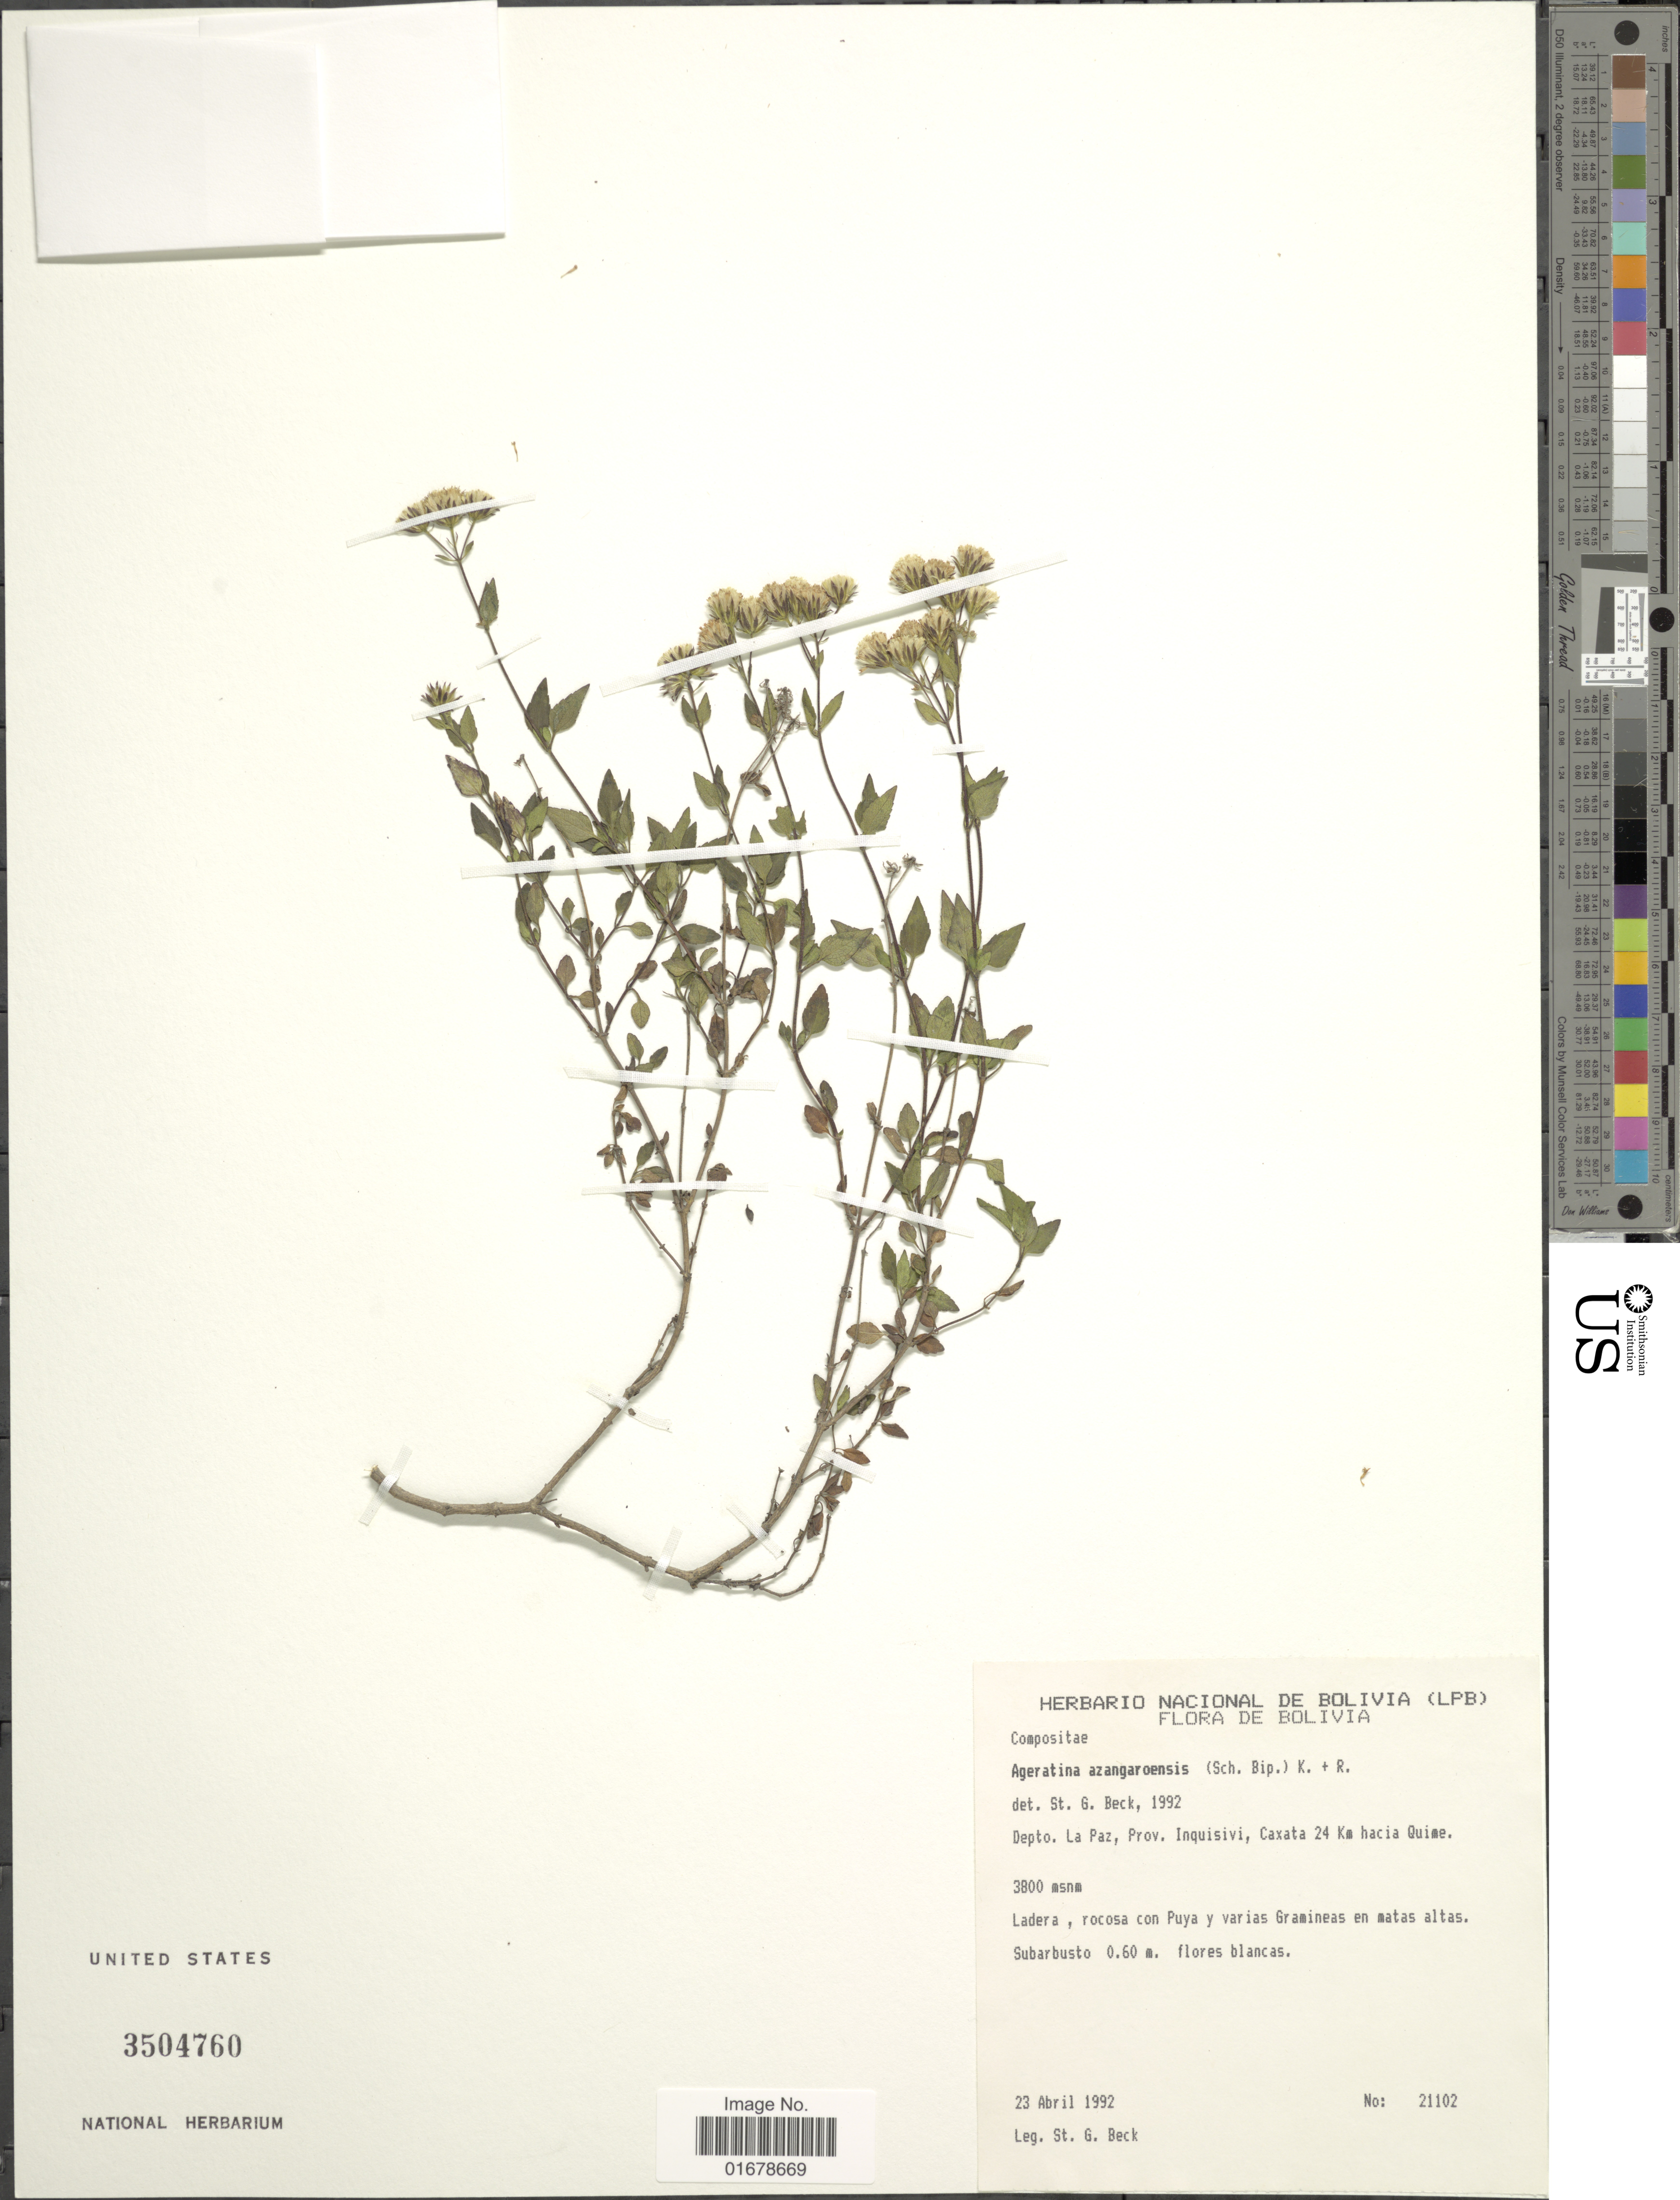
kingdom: Plantae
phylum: Tracheophyta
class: Magnoliopsida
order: Asterales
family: Asteraceae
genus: Ageratina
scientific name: Ageratina azangaroensis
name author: (Sch. Bip. ex Wedd.) R.M. King & H. Rob.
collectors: S. G. Beck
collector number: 21102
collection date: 1992-04-23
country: Bolivia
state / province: La Paz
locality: Depto. La Paz, Prov. Inquisivi, Caxata 24 Km hacia Quime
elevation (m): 3800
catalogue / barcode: US 3504760